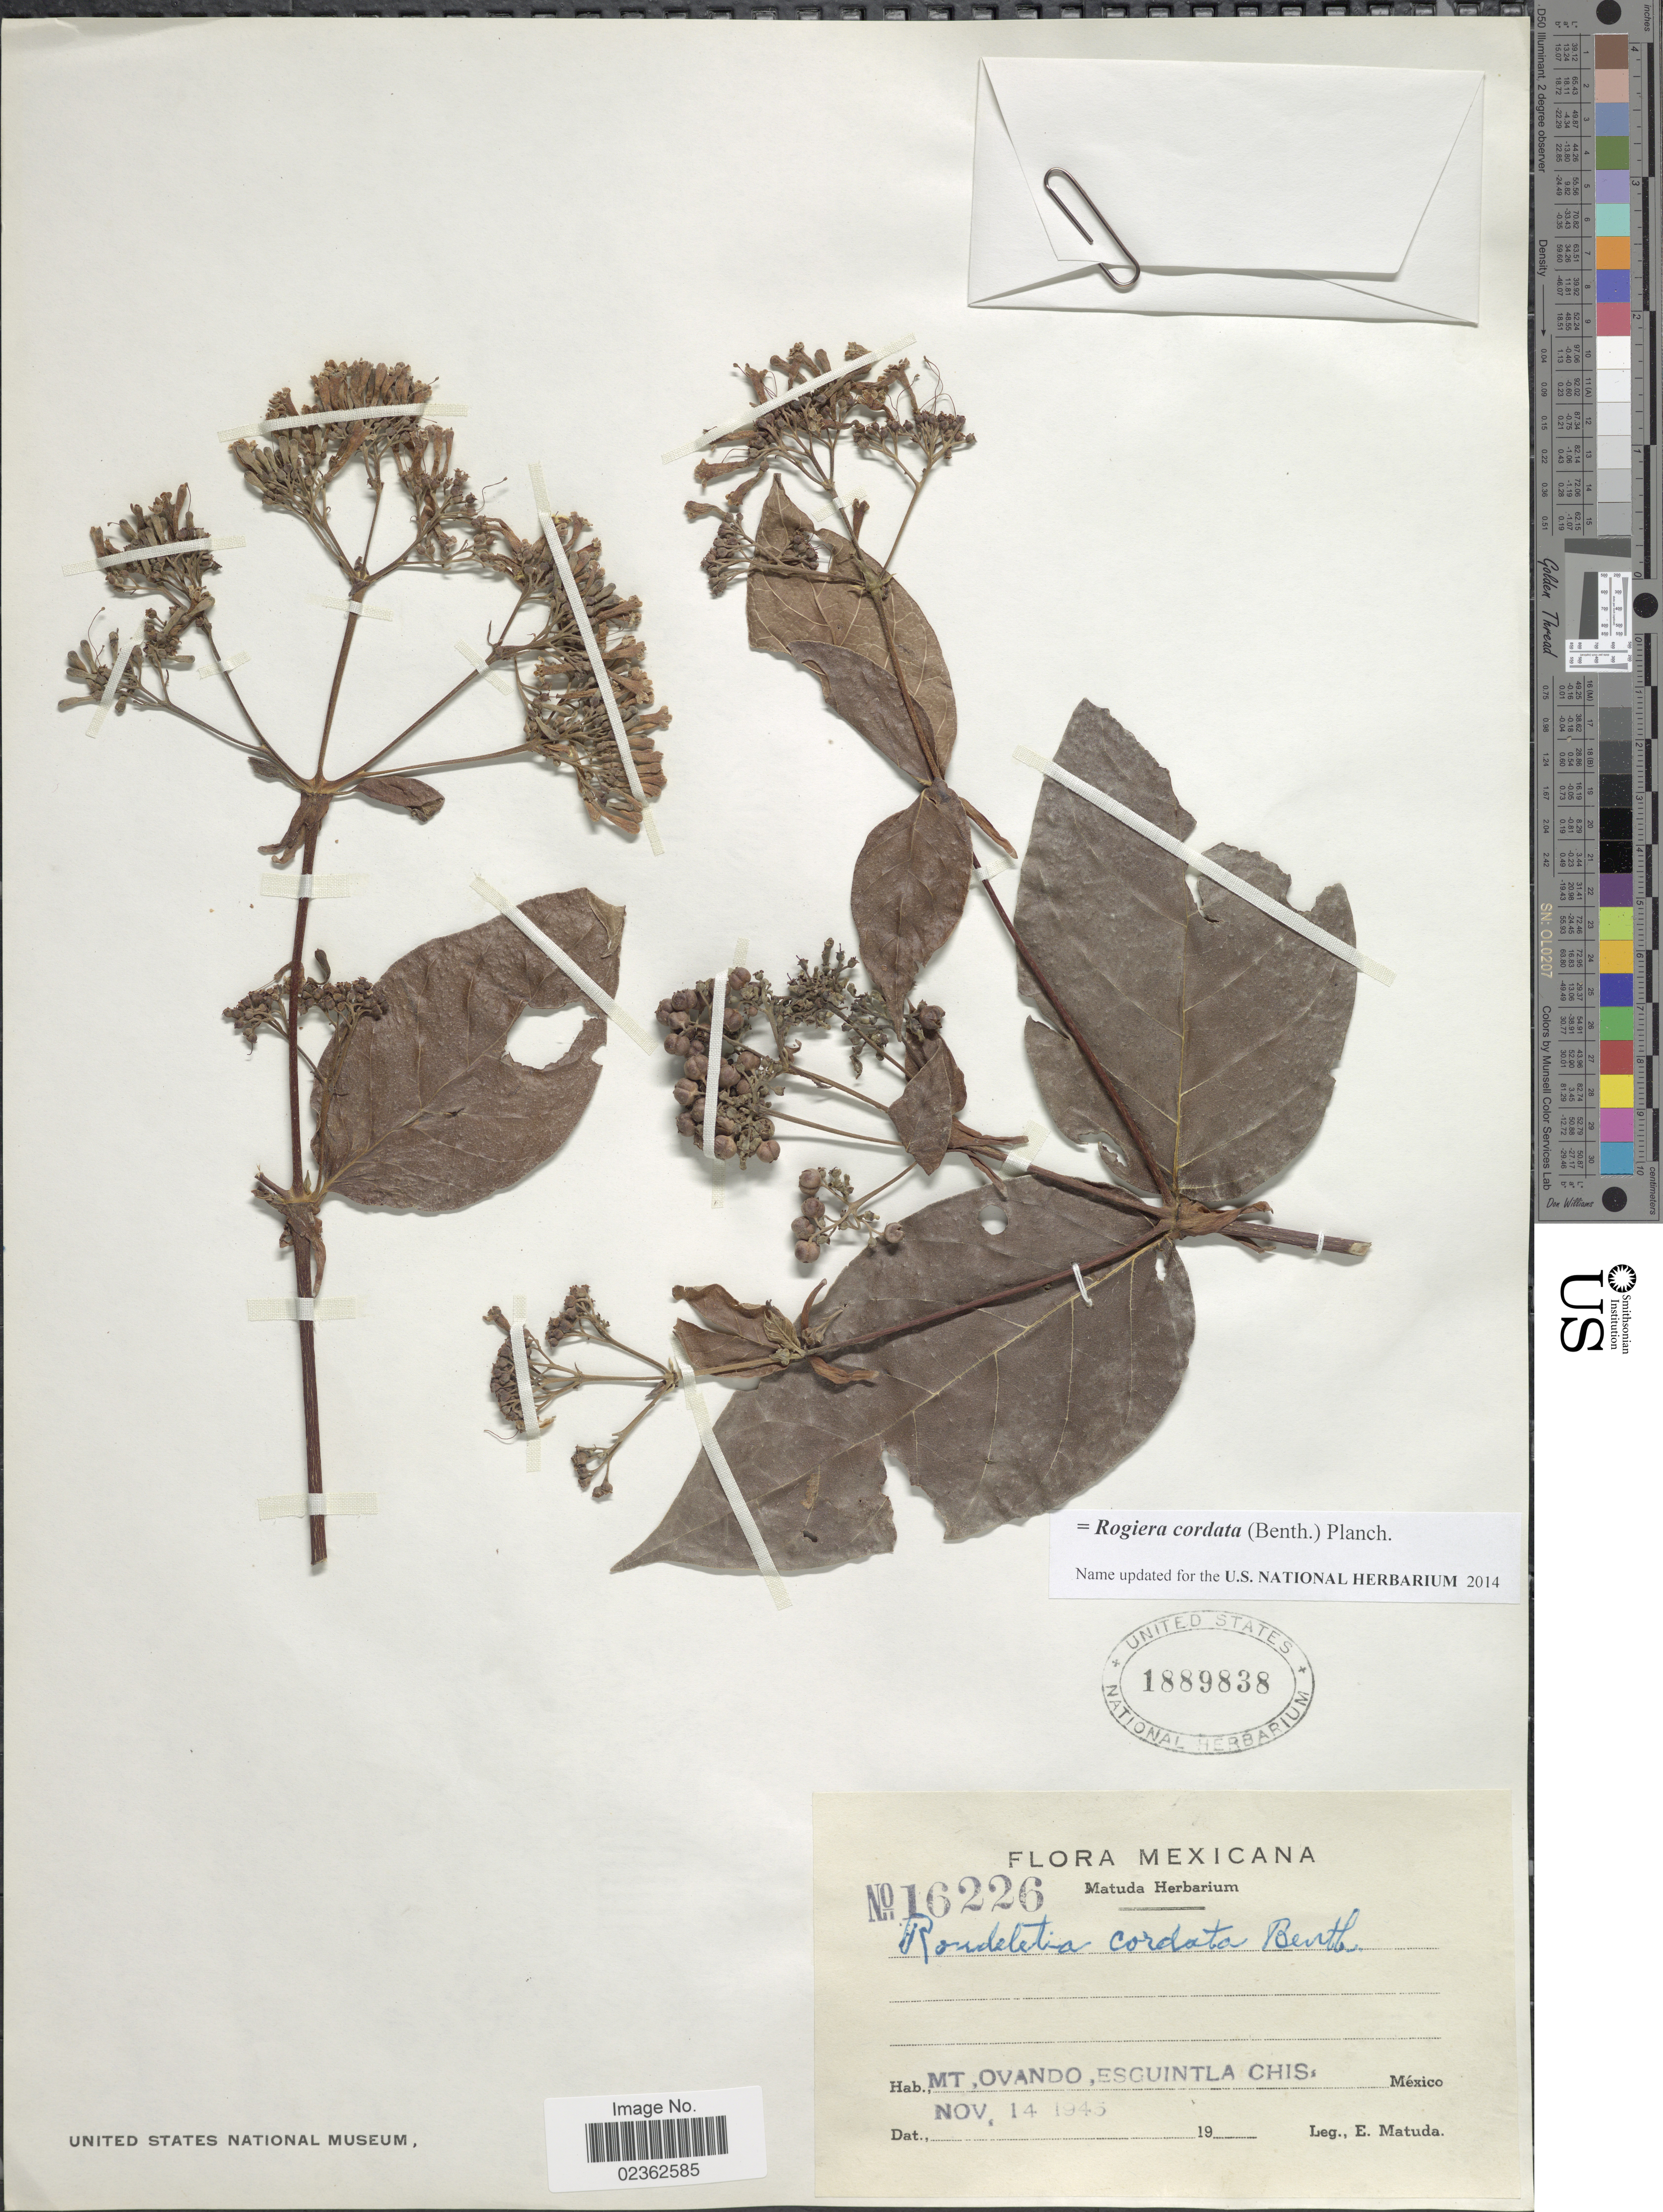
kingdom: Plantae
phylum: Tracheophyta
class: Magnoliopsida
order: Gentianales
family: Rubiaceae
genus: Rogiera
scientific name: Rogiera cordata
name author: (Benth.) Planch.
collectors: E. Matuda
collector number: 16226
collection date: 1945-11-14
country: Mexico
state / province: Chiapas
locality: Mt. Ovando, Escuintla.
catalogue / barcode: US 1889838